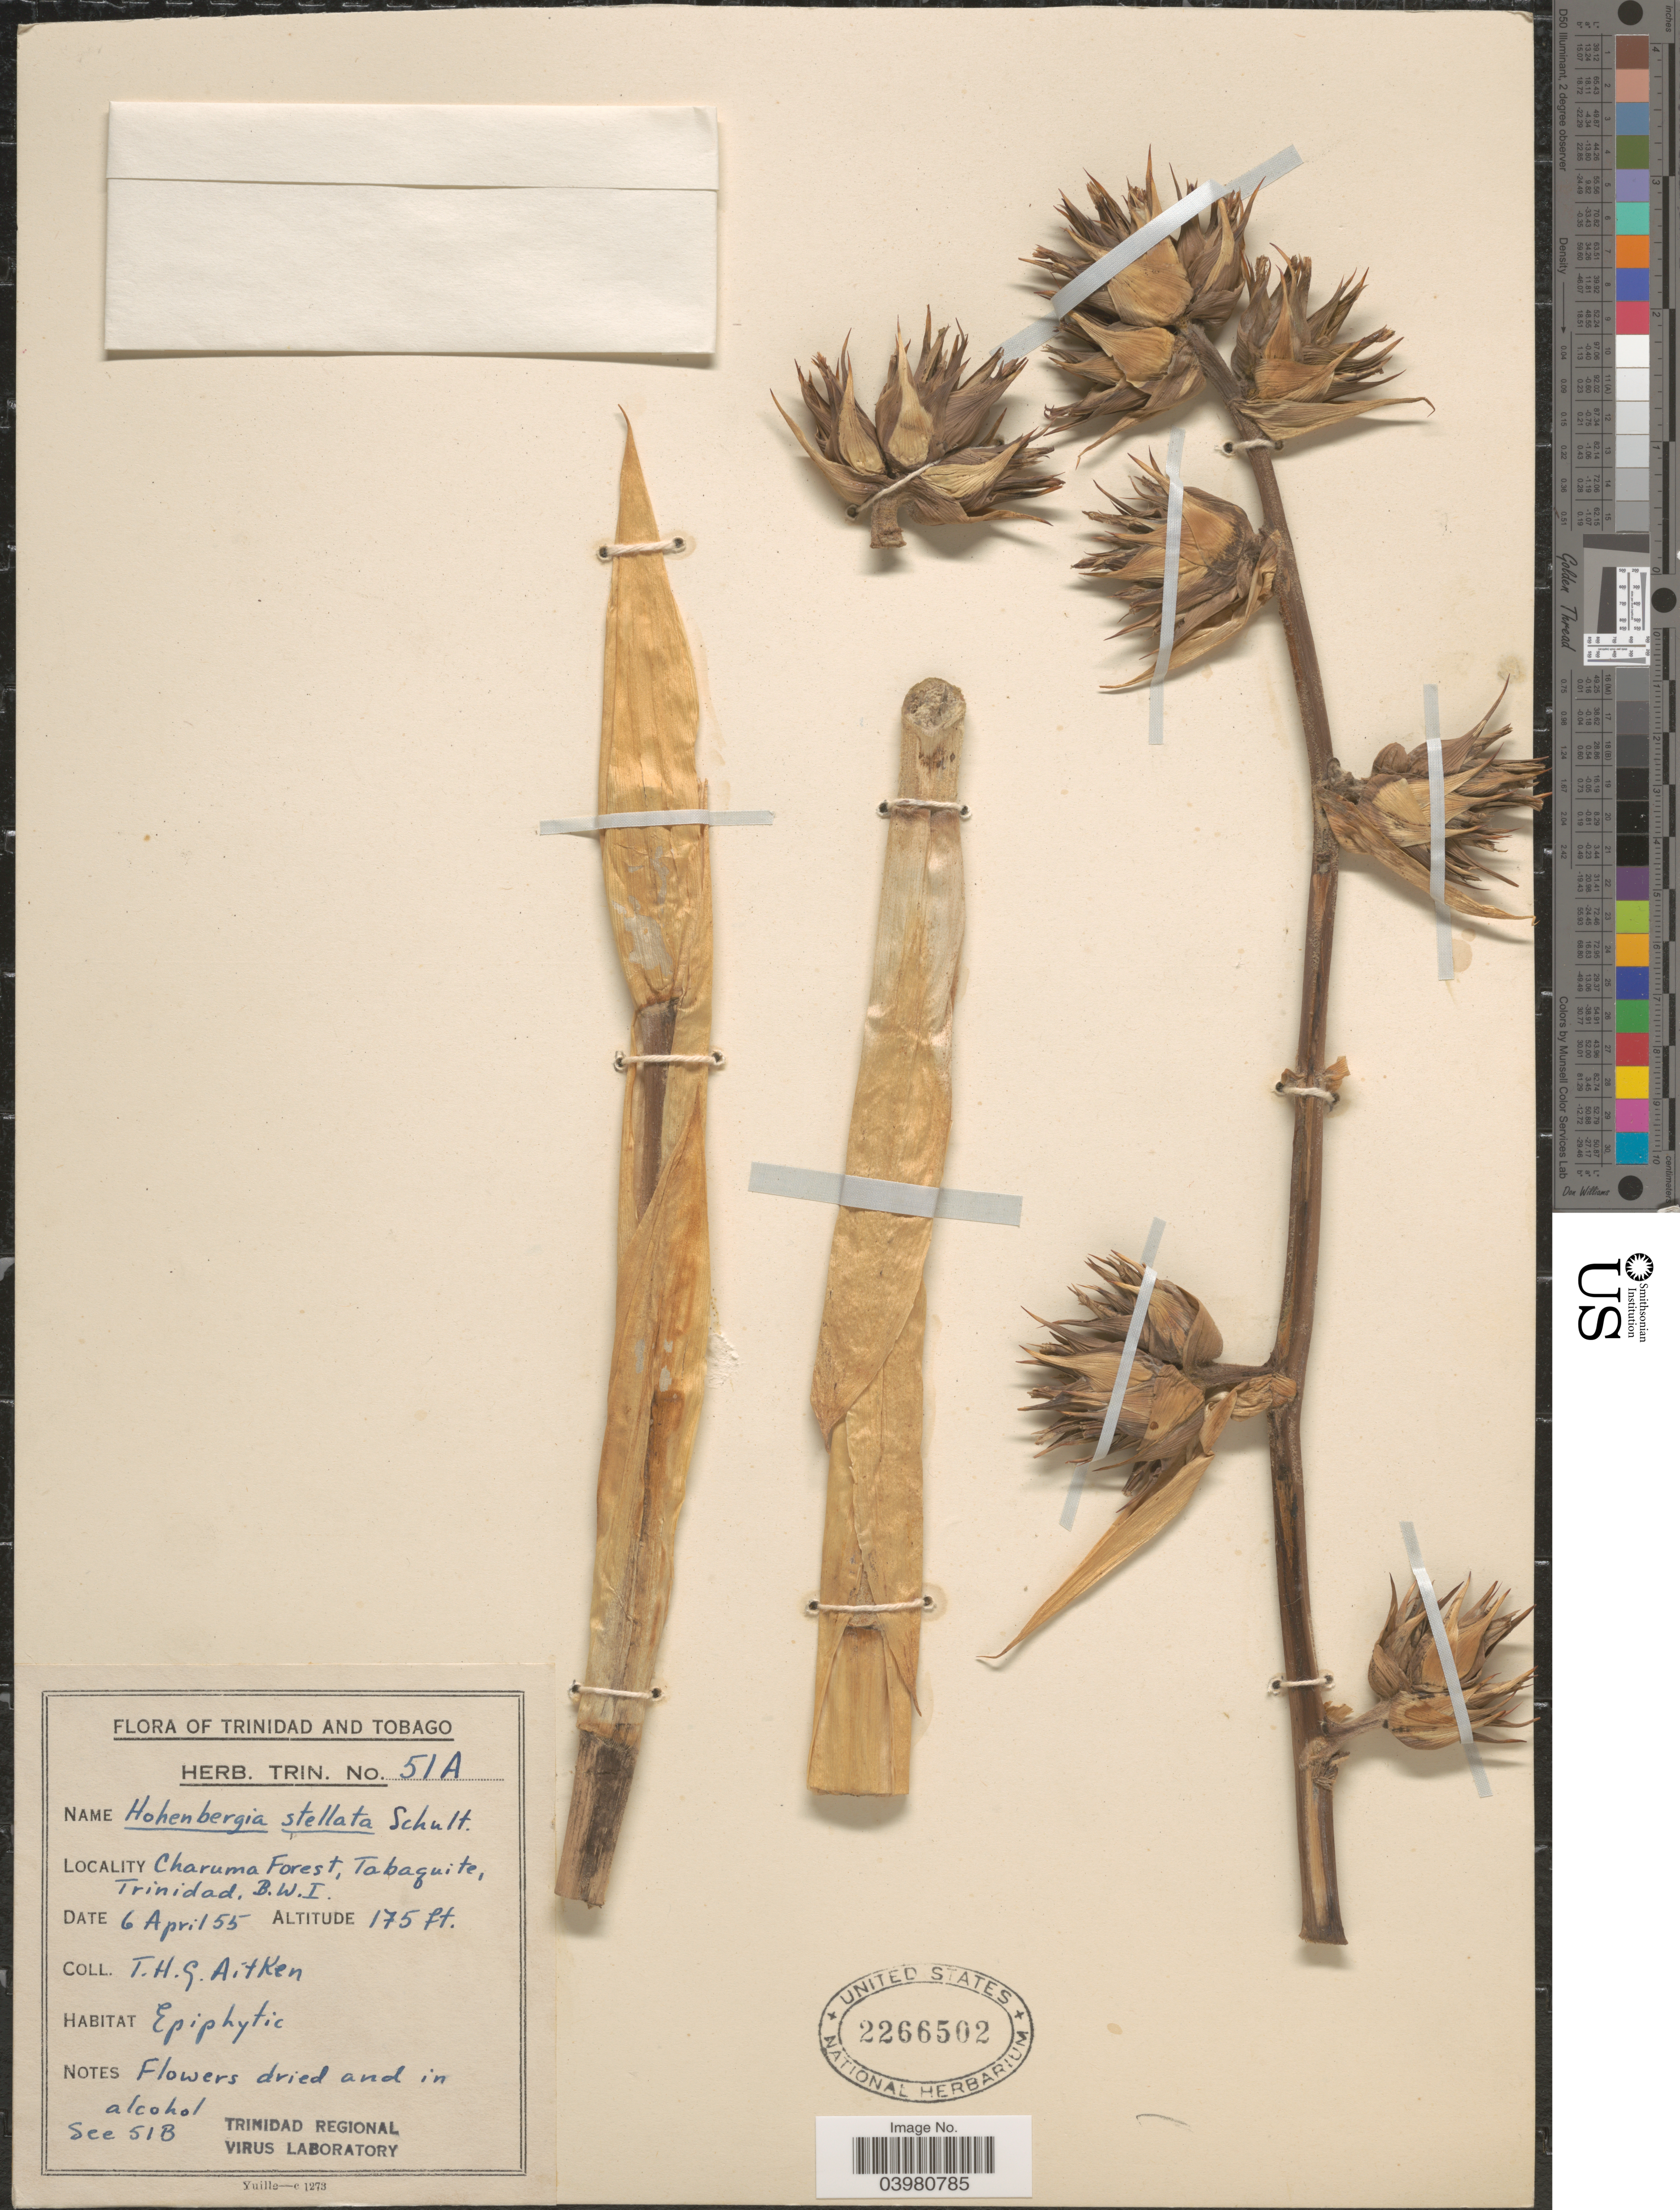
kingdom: Plantae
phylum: Tracheophyta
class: Liliopsida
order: Poales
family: Bromeliaceae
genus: Hohenbergia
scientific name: Hohenbergia stellata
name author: Schult. & Schult. f.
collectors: T. Aitken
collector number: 51A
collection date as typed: Transcribed d/m/y: 6/4/55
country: Trinidad and Tobago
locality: Charuma Forest, Tabaquite, Trinidad, B.W.I.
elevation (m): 53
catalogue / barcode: US 2266502